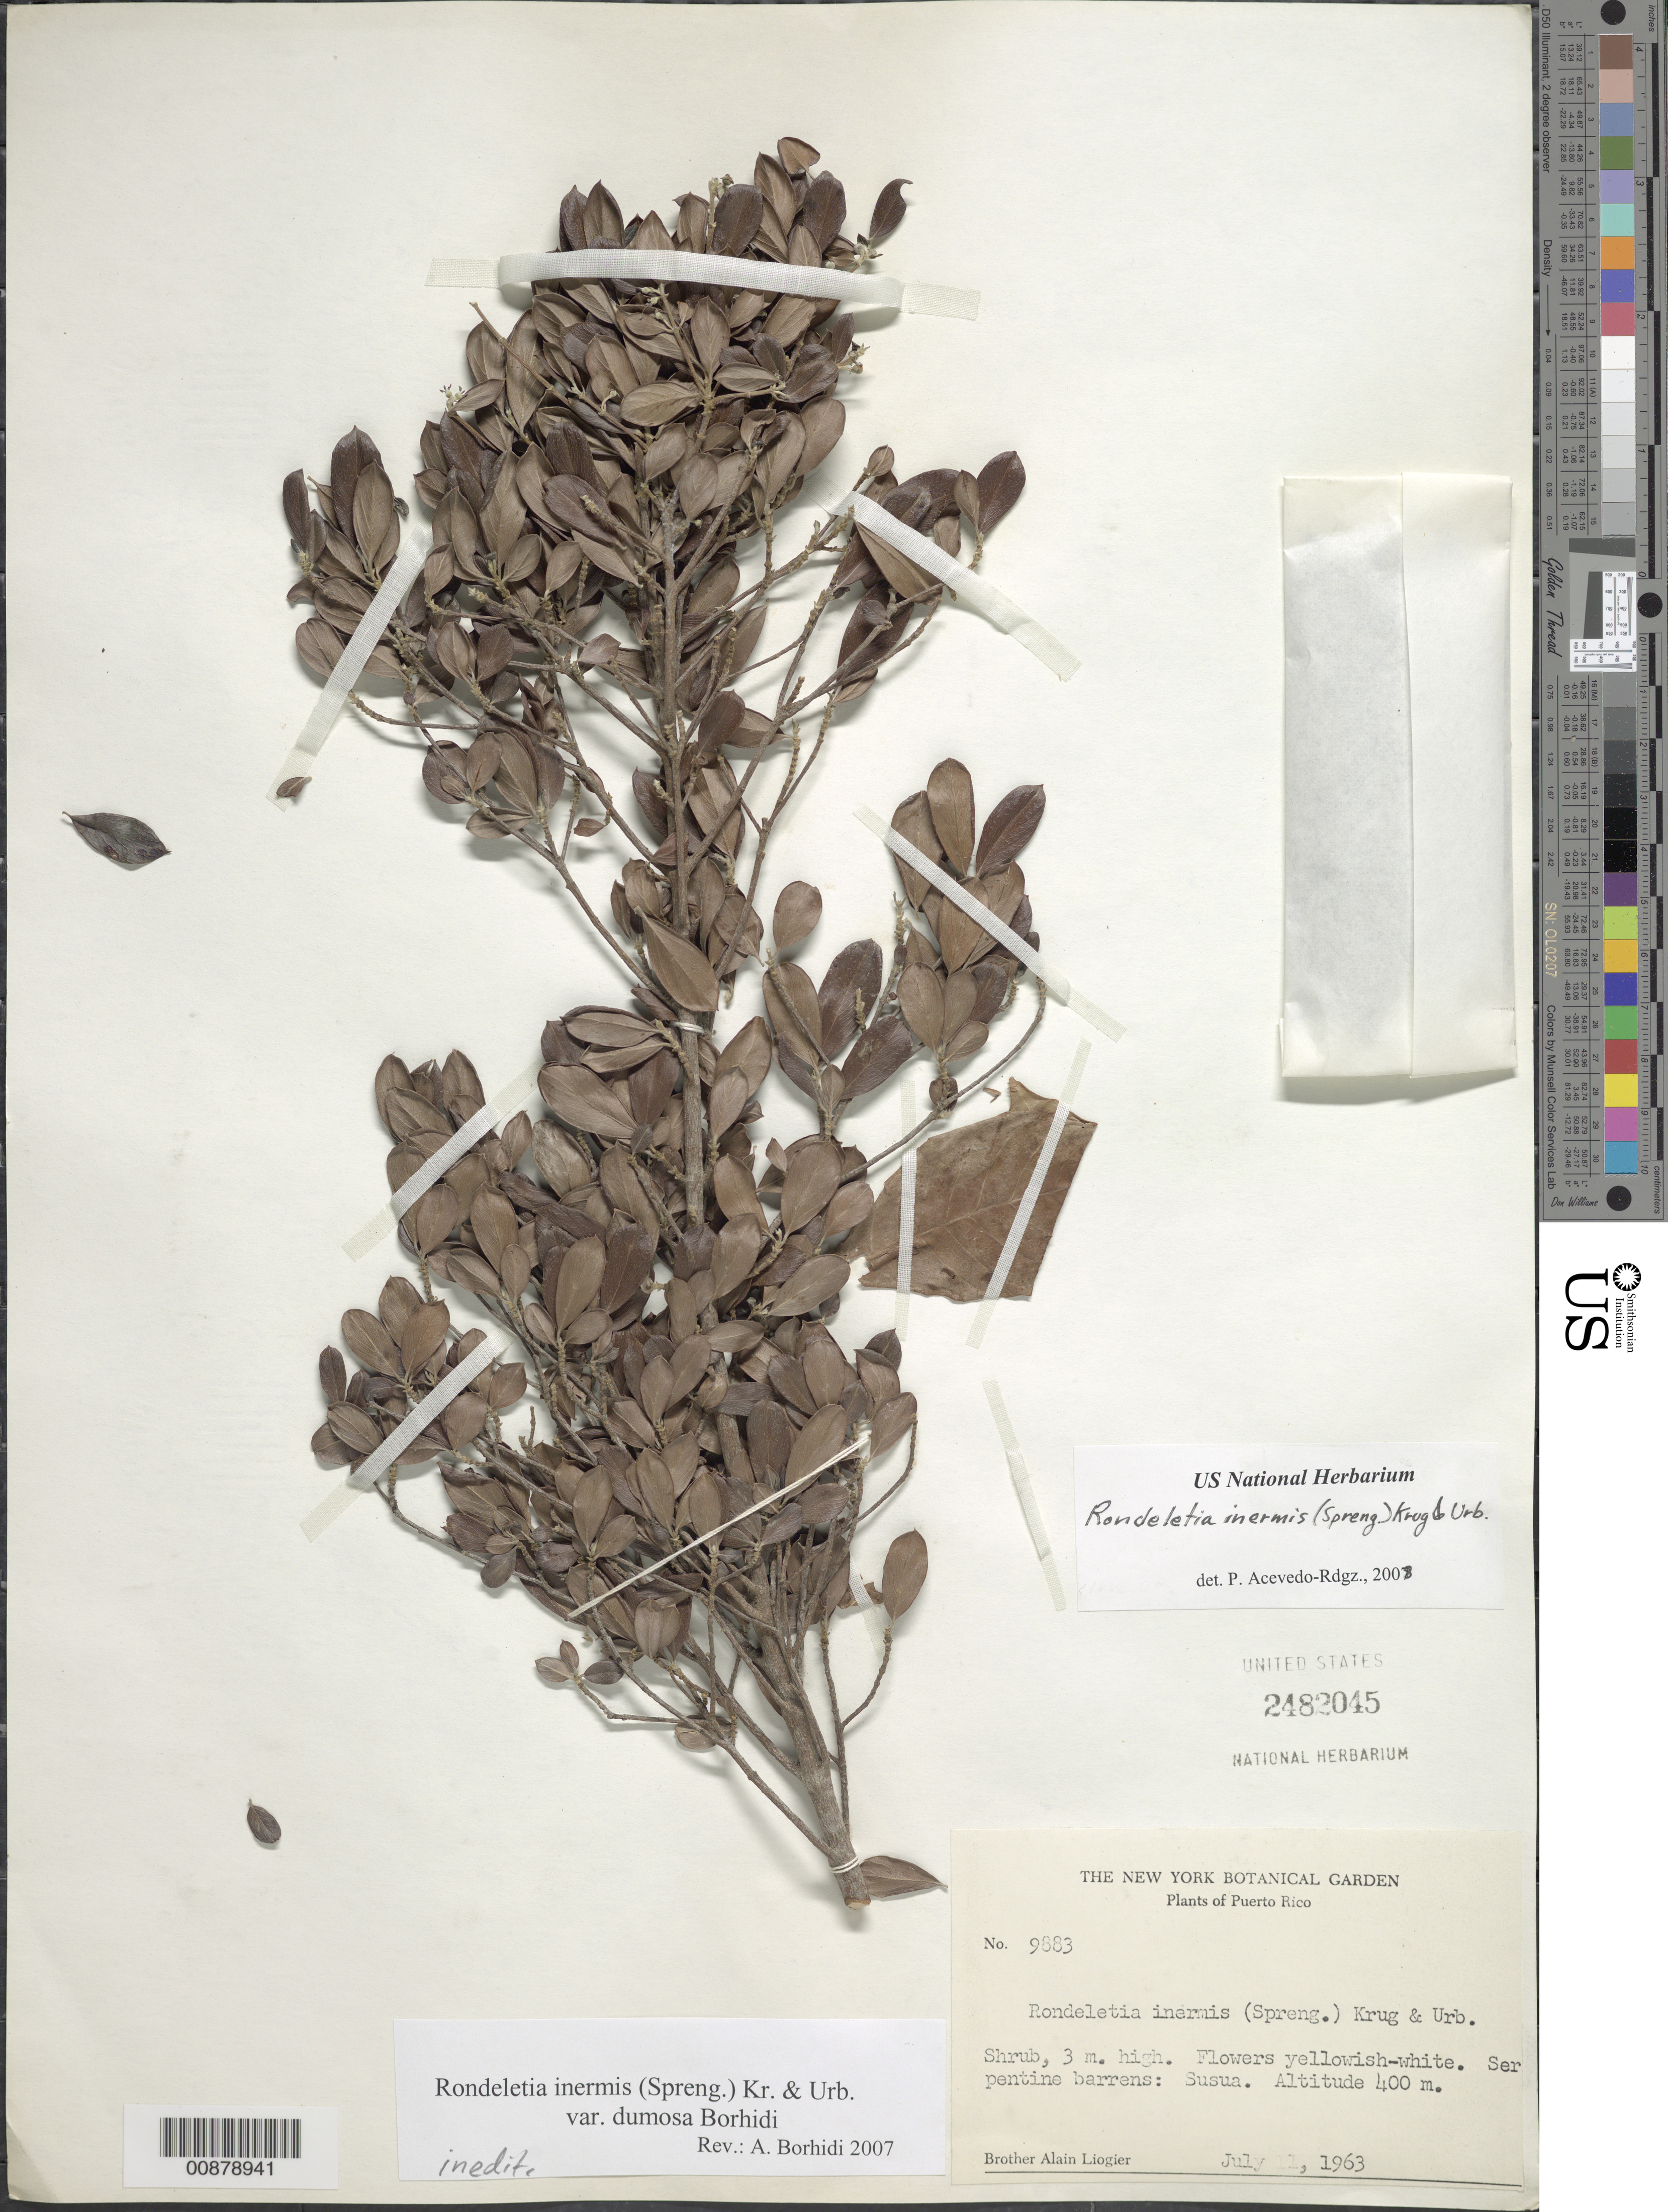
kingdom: Plantae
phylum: Tracheophyta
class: Magnoliopsida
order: Gentianales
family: Rubiaceae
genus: Rondeletia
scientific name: Rondeletia inermis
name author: (Spreng.) Krug & Urb.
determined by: Acevedo-Rodríguez, P., (BOT), Smithsonian Institution - National Museum of Natural History (UNITED STATES)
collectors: A. H. Liogier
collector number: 9883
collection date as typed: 11 Jul 1963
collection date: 1963-07-11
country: Puerto Rico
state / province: Sabana Grande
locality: Susua.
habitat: Serpentine barrens.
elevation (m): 400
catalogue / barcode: US 2482045